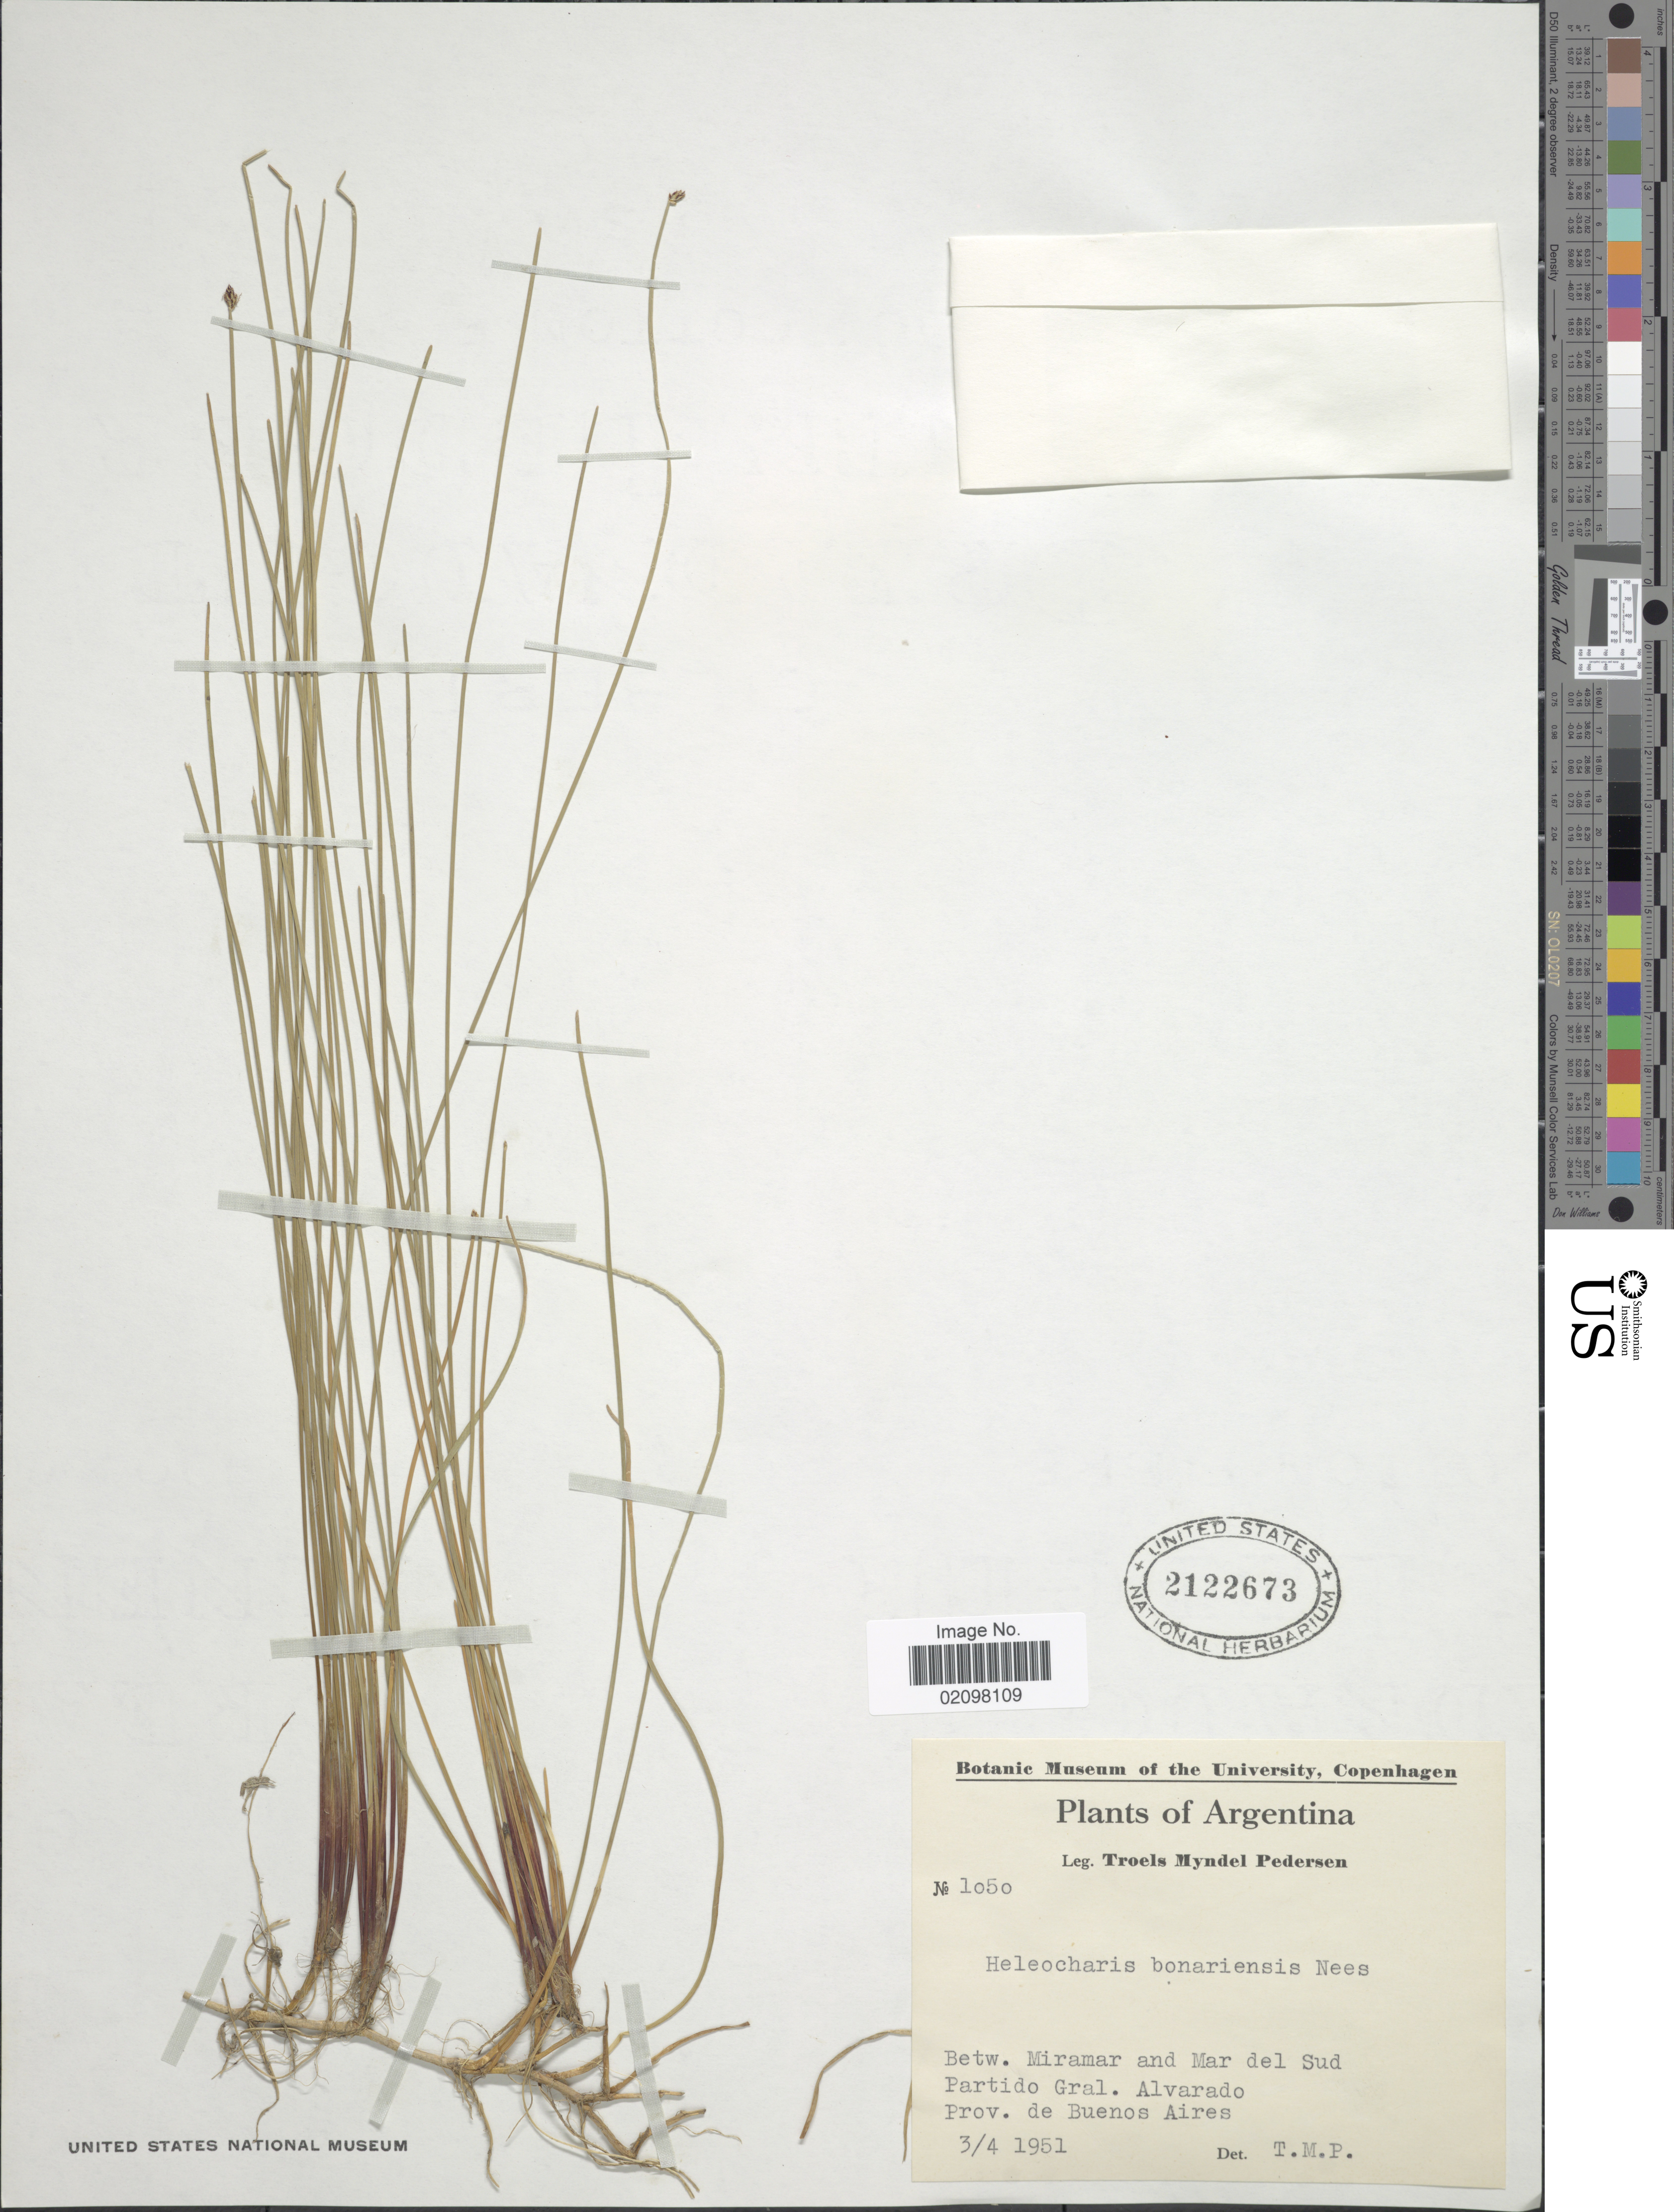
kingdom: Plantae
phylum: Tracheophyta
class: Liliopsida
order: Poales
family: Cyperaceae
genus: Eleocharis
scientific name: Eleocharis bonariensis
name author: Nees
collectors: T. Pederson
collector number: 1050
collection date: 1951-04-03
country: Argentina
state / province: Buenos Aires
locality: Betw. Miramar and Mar del Sud. Partido Gral. Alvarado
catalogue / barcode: US 2122673